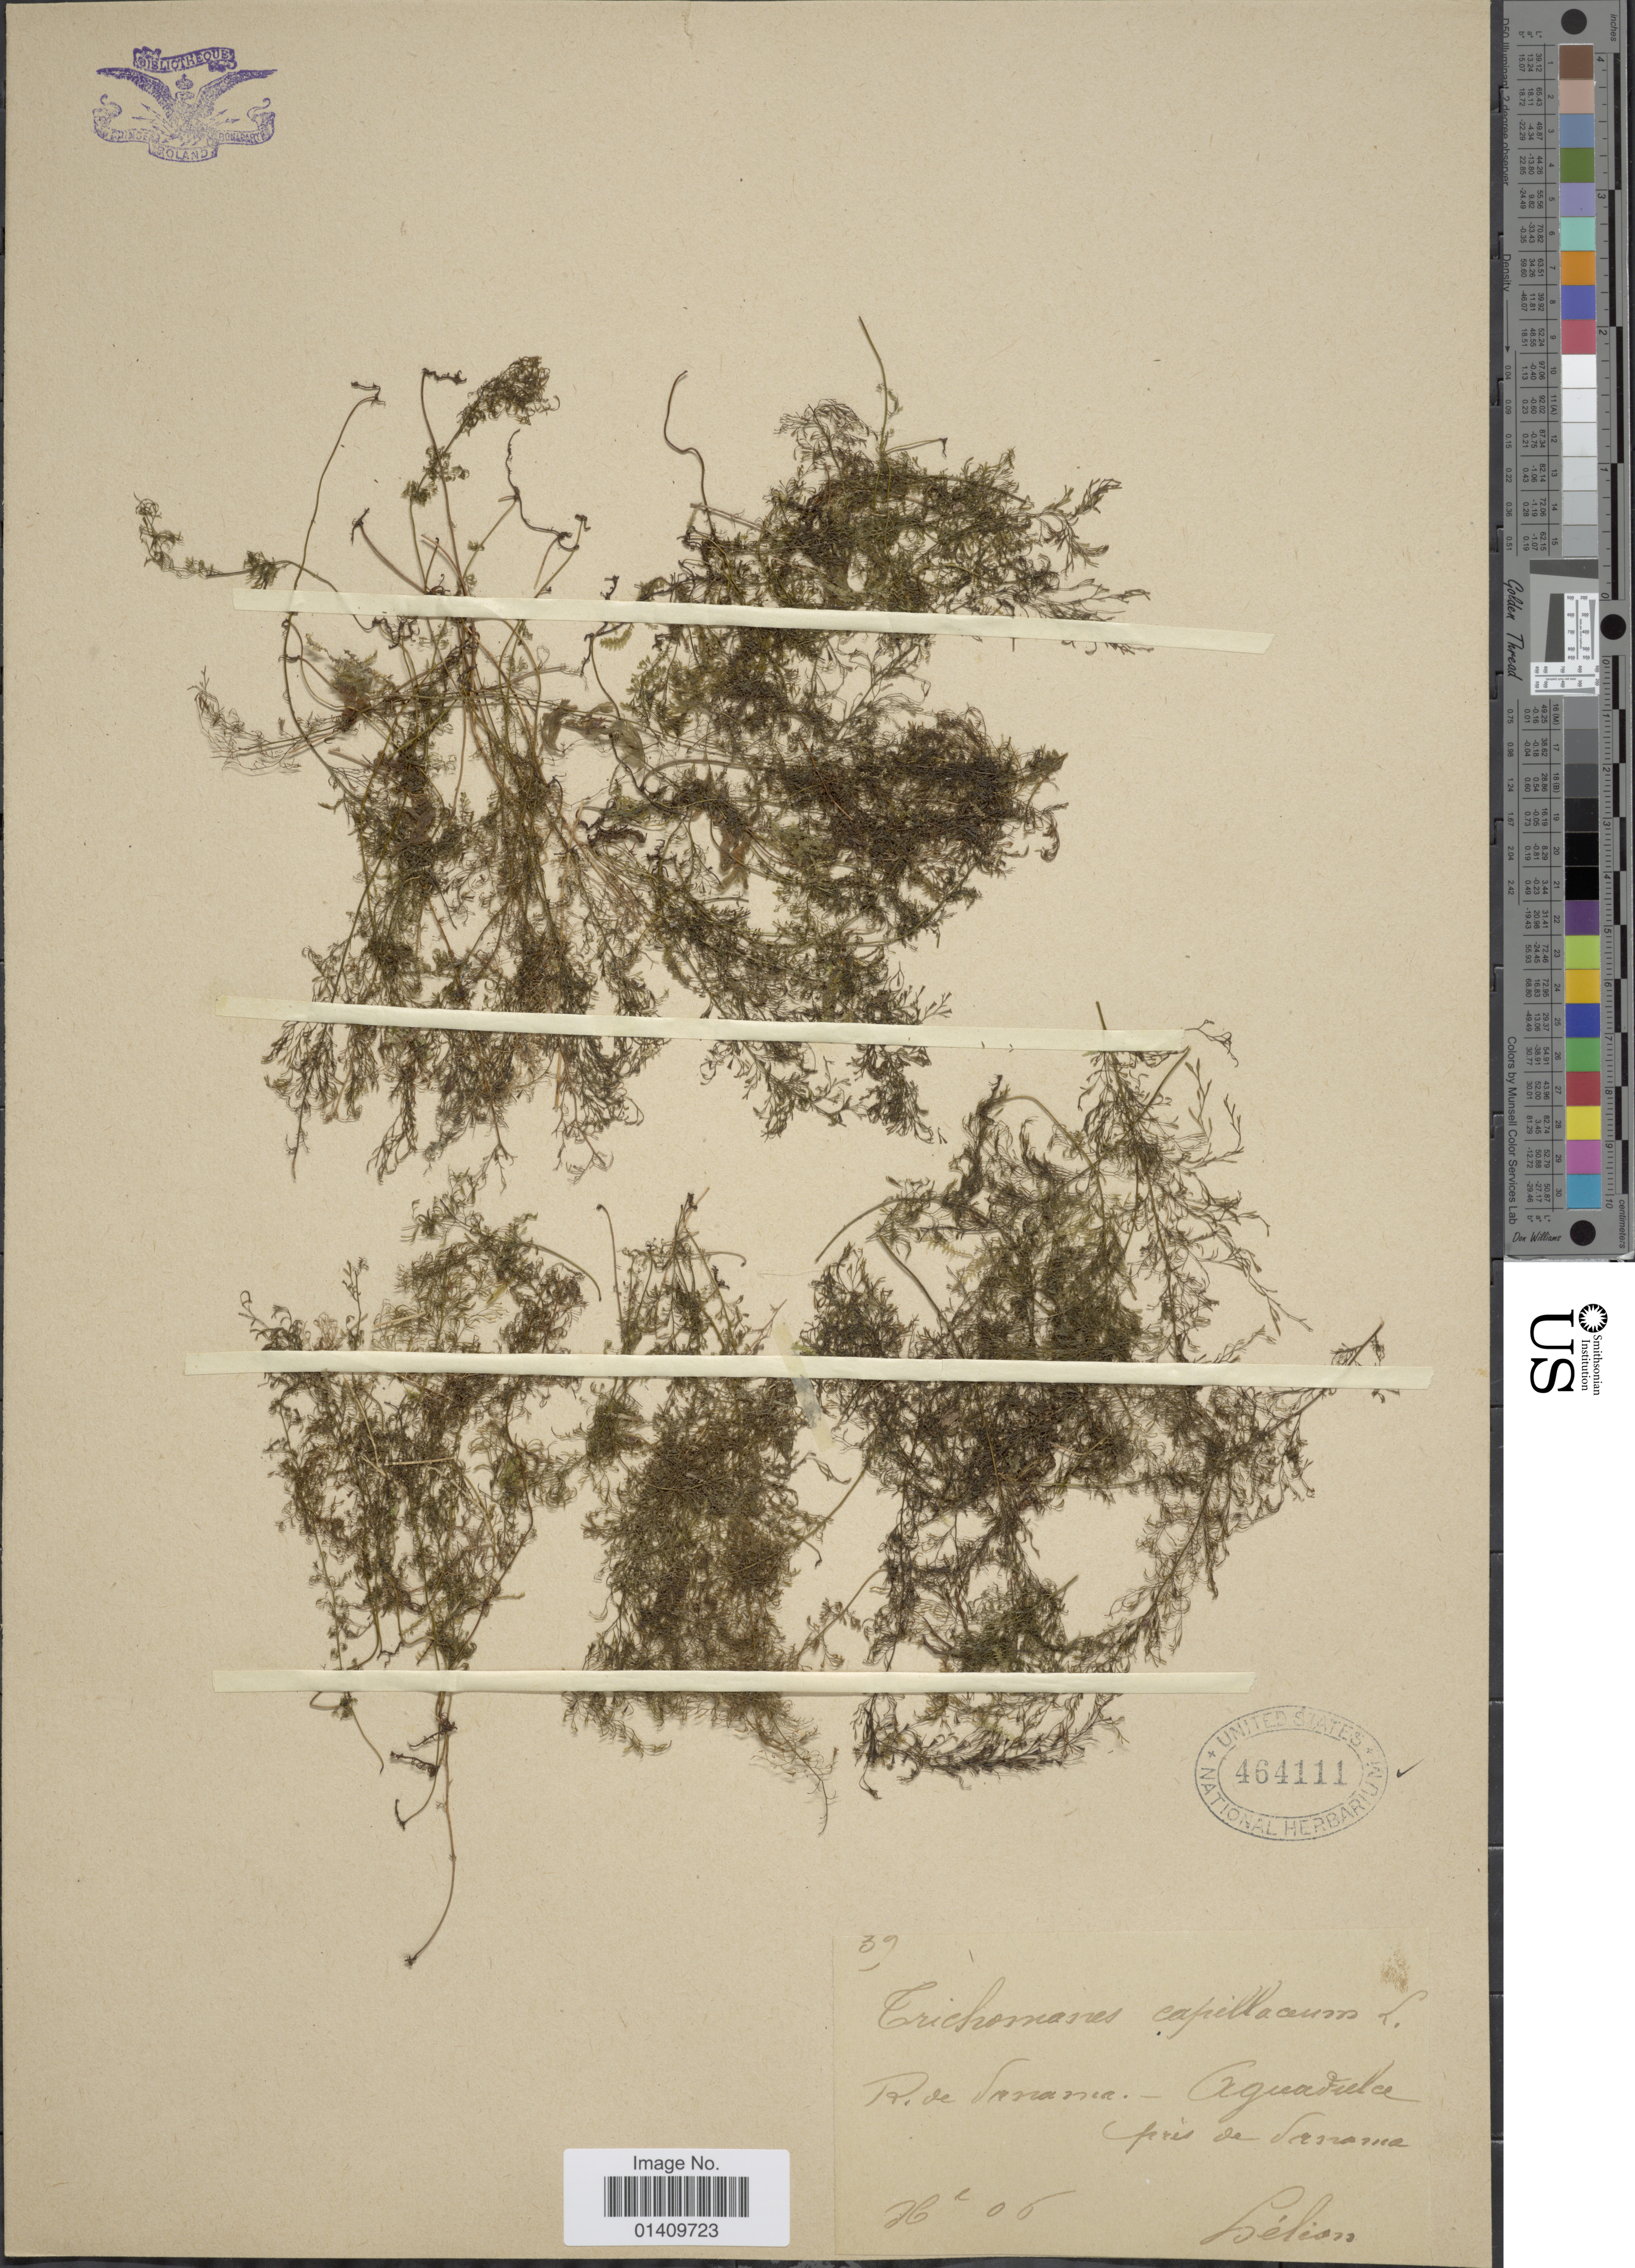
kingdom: Plantae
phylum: Tracheophyta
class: Polypodiopsida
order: Hymenophyllales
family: Hymenophyllaceae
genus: Polyphlebium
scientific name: Polyphlebium capillaceum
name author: (L.) Ebihara & Dubuisson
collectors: Sélion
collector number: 39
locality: R. de Sanania Aguadulce pres de Sinama [interpreted]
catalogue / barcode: US 464111